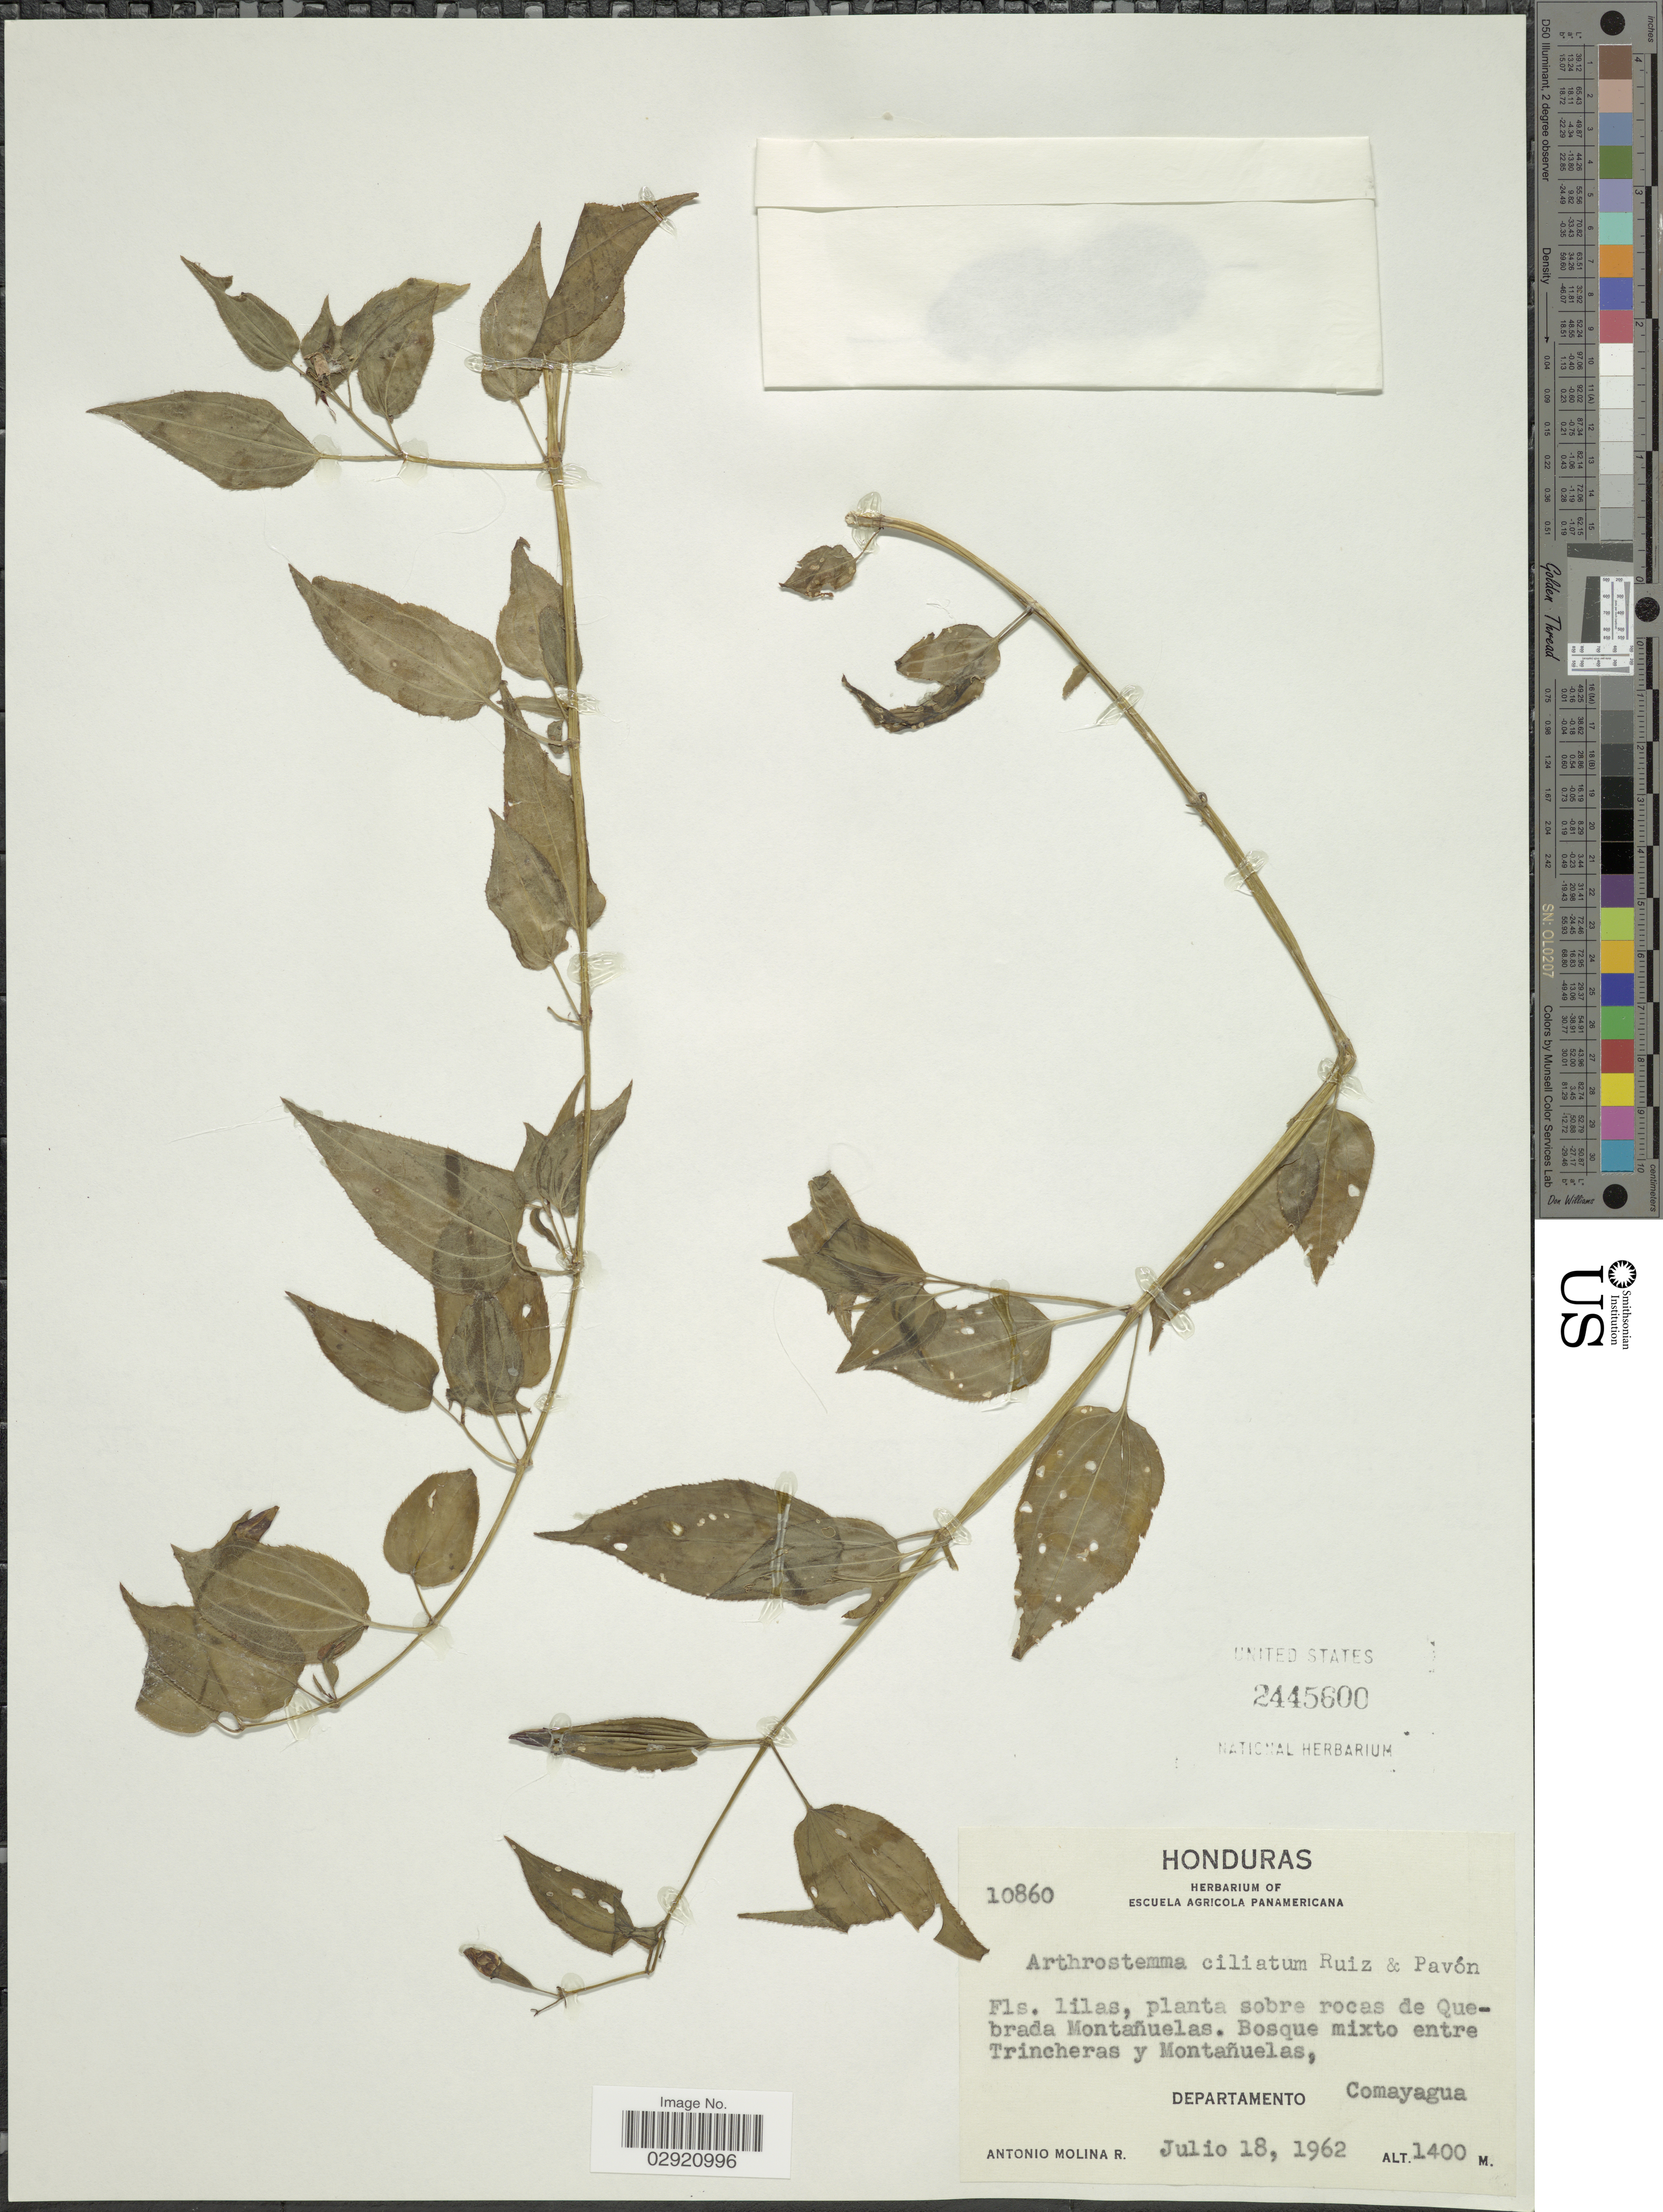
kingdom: Plantae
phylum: Tracheophyta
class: Magnoliopsida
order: Myrtales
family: Melastomataceae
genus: Arthrostemma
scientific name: Arthrostemma ciliatum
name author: Pav. ex D. Don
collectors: A. Molina R.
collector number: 10860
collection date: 1962-07-18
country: Honduras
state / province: Comayagua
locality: Sobre rocas de Quebrada Montañuelas. Bosque mixto entre Trincheras y Montañuelas, Departamento Comayagua.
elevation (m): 1400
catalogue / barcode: US 2445600